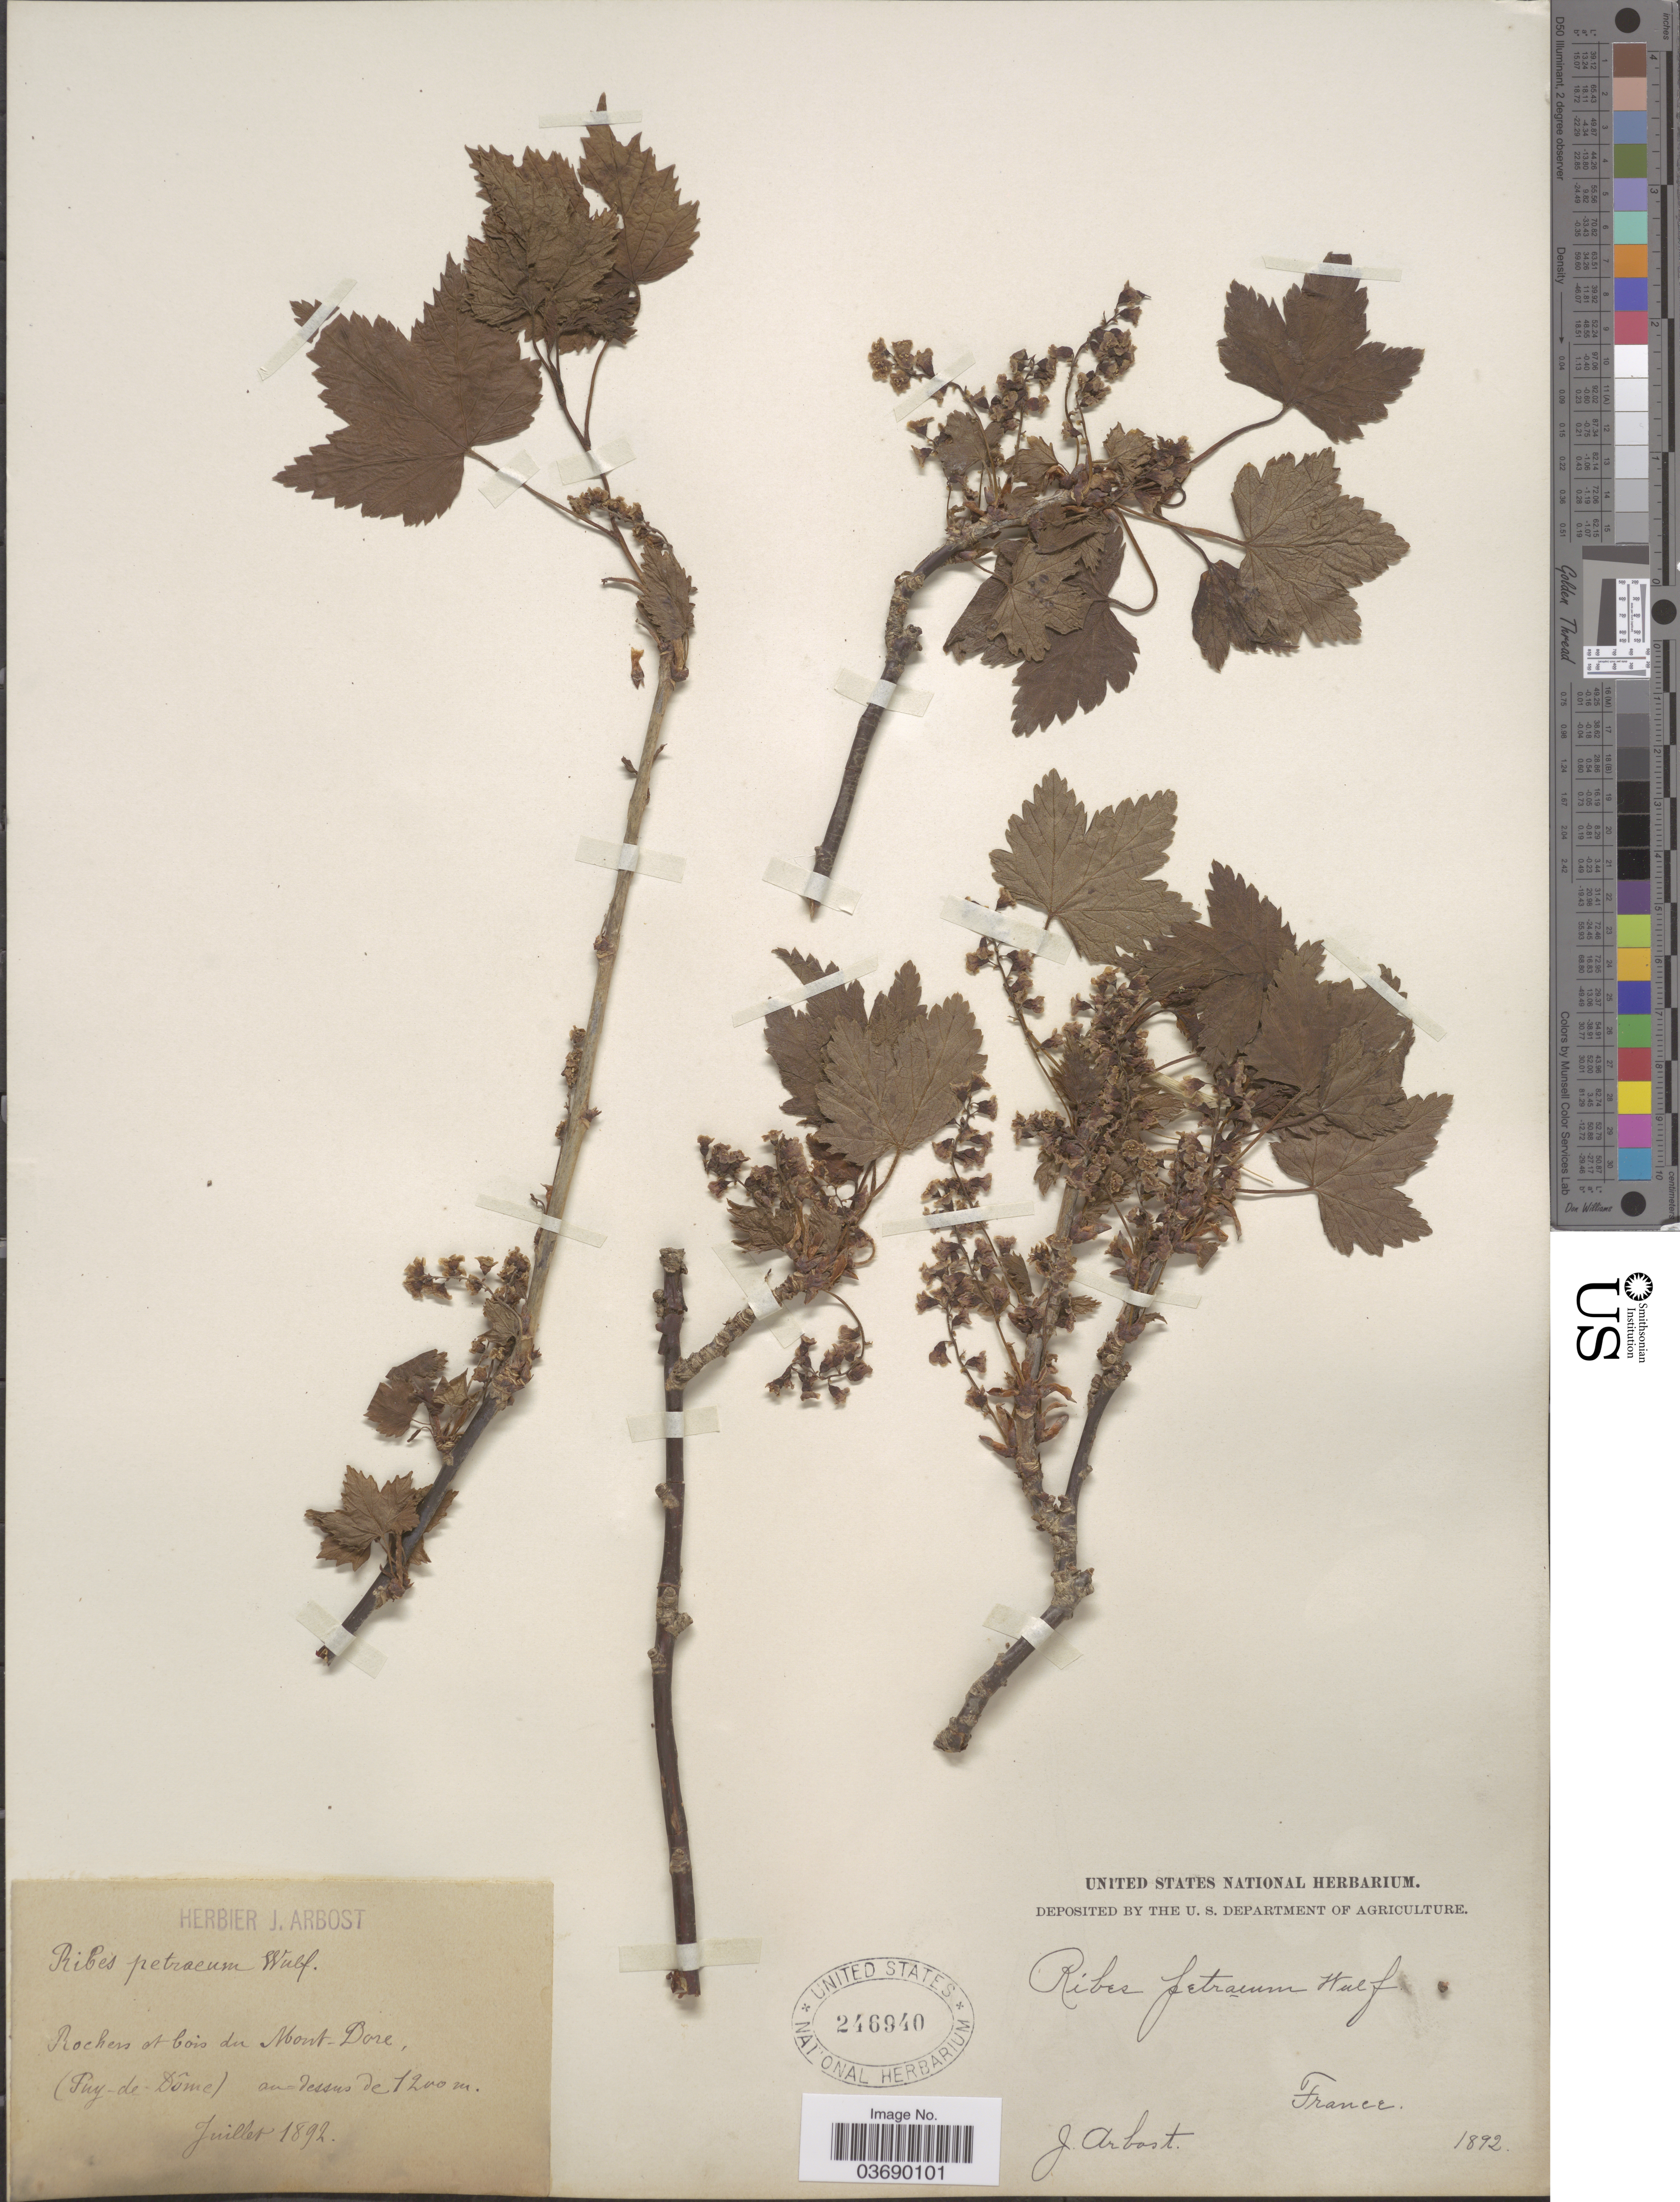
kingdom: Plantae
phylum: Tracheophyta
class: Magnoliopsida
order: Saxifragales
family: Grossulariaceae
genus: Ribes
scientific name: Ribes sp.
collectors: J. Arbost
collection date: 1892-07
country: France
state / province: Auvergne-Rhône-Alpes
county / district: Puy-de-Dôme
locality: Rochers et bois du Mont-Dore, (Puy-de-Dôme).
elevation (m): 1200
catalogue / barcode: US 246940